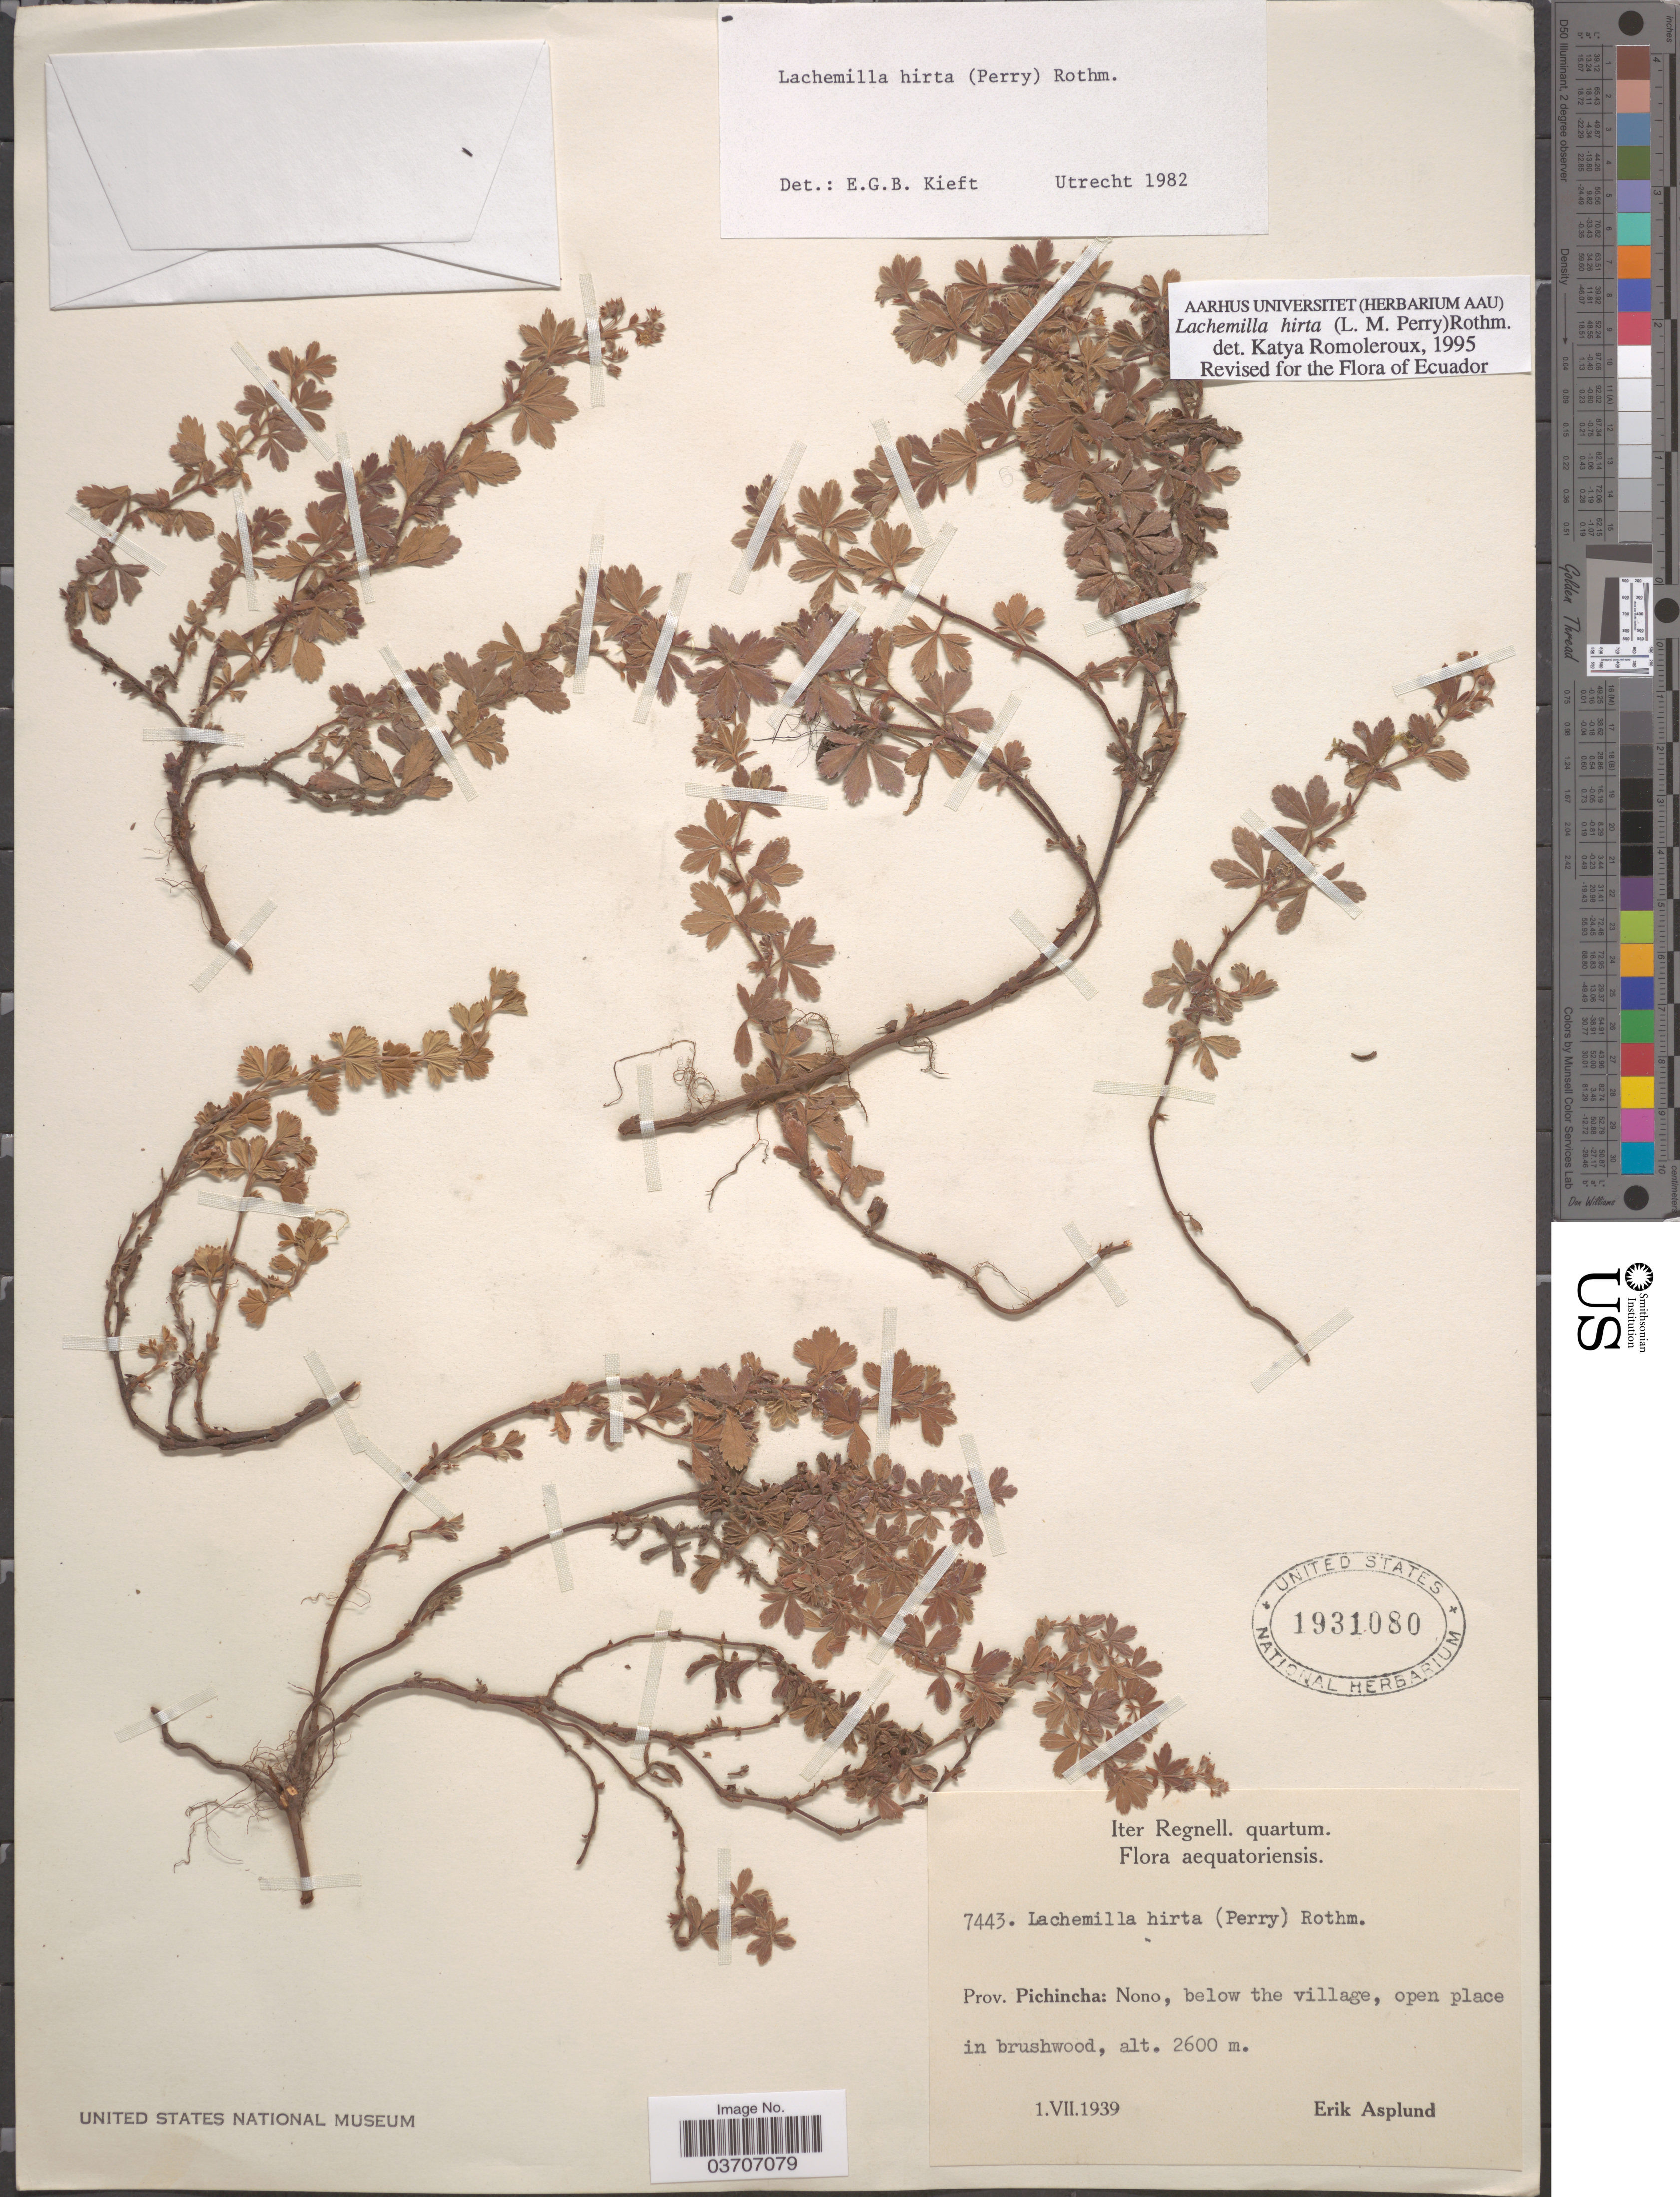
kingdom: Plantae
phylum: Tracheophyta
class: Magnoliopsida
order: Rosales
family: Rosaceae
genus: Lachemilla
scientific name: Lachemilla hirta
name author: (L.M. Perry) Rothm.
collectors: E. Asplund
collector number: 7443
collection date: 1939-07-01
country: Ecuador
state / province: Pichincha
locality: Nono.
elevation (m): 2600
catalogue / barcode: US 1931080